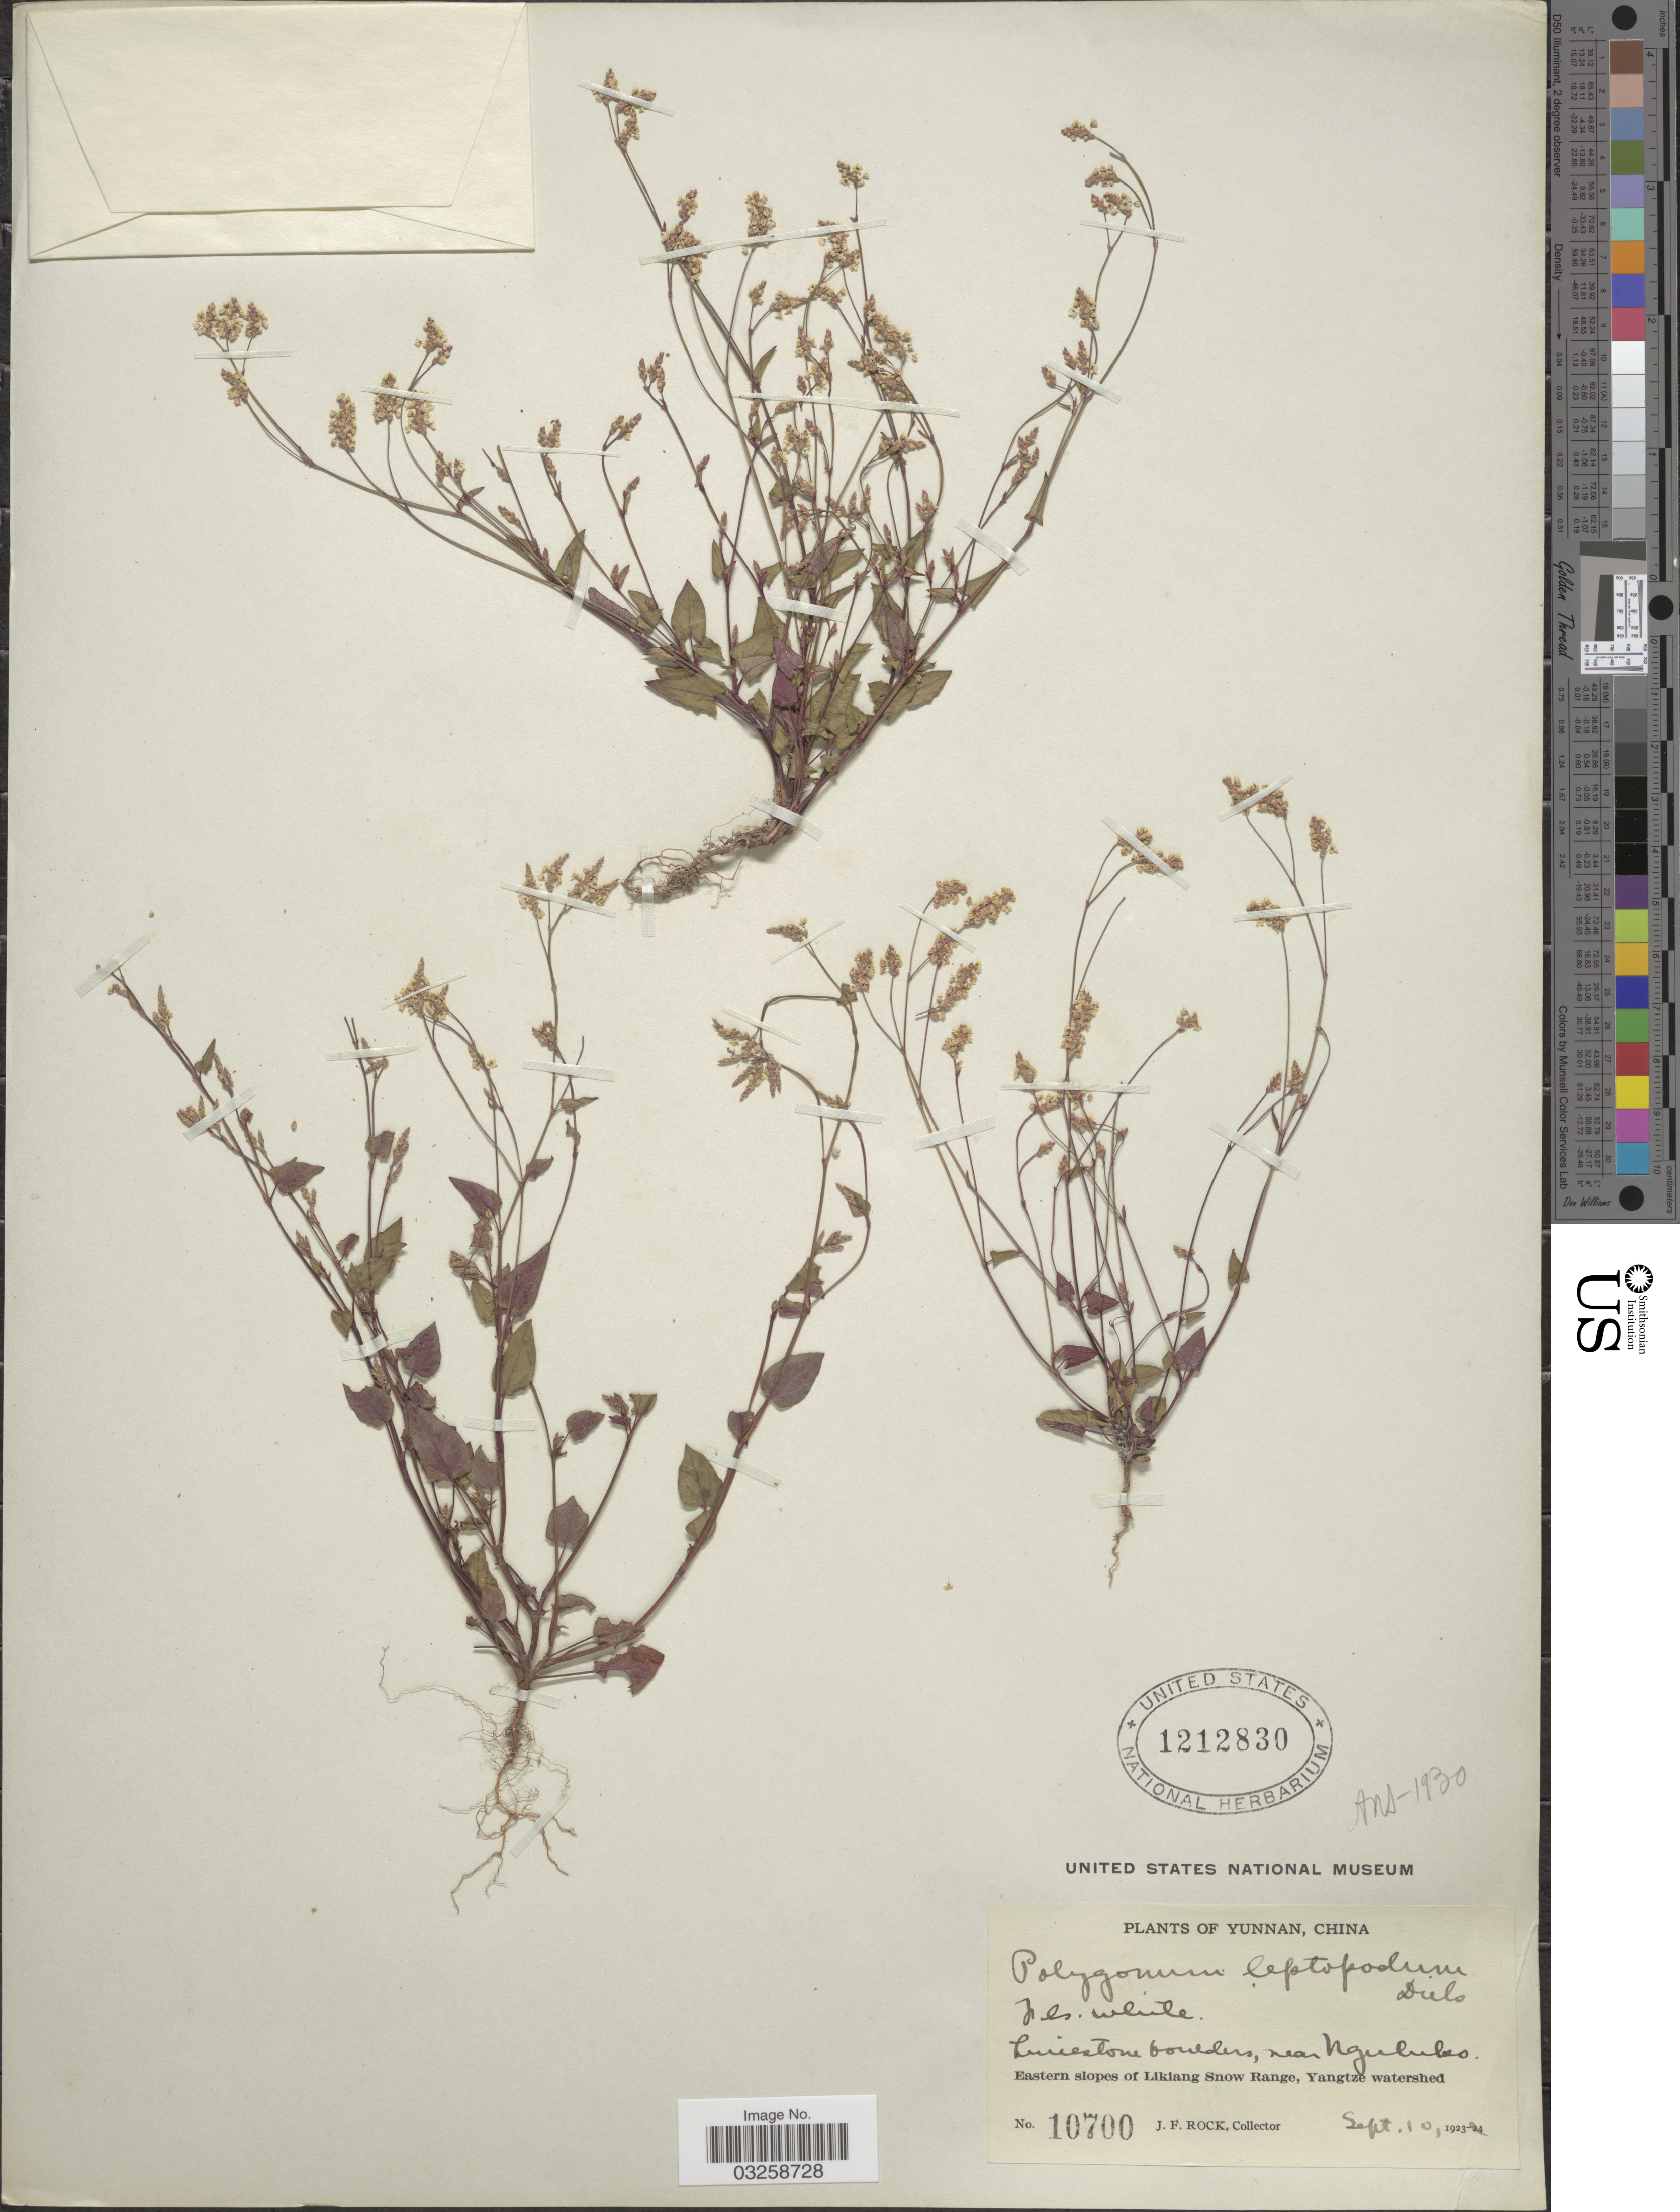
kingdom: Plantae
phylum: Tracheophyta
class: Magnoliopsida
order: Caryophyllales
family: Polygonaceae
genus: Polygonum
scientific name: Polygonum leptopodum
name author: Diels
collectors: J. Rock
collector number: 10700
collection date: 1923-09-10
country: China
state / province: Yunnan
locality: Limestone boulders, near Nguluko. Eastern slopes of Likiang Snow Range, Yangtze watershed.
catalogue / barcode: US 1212830